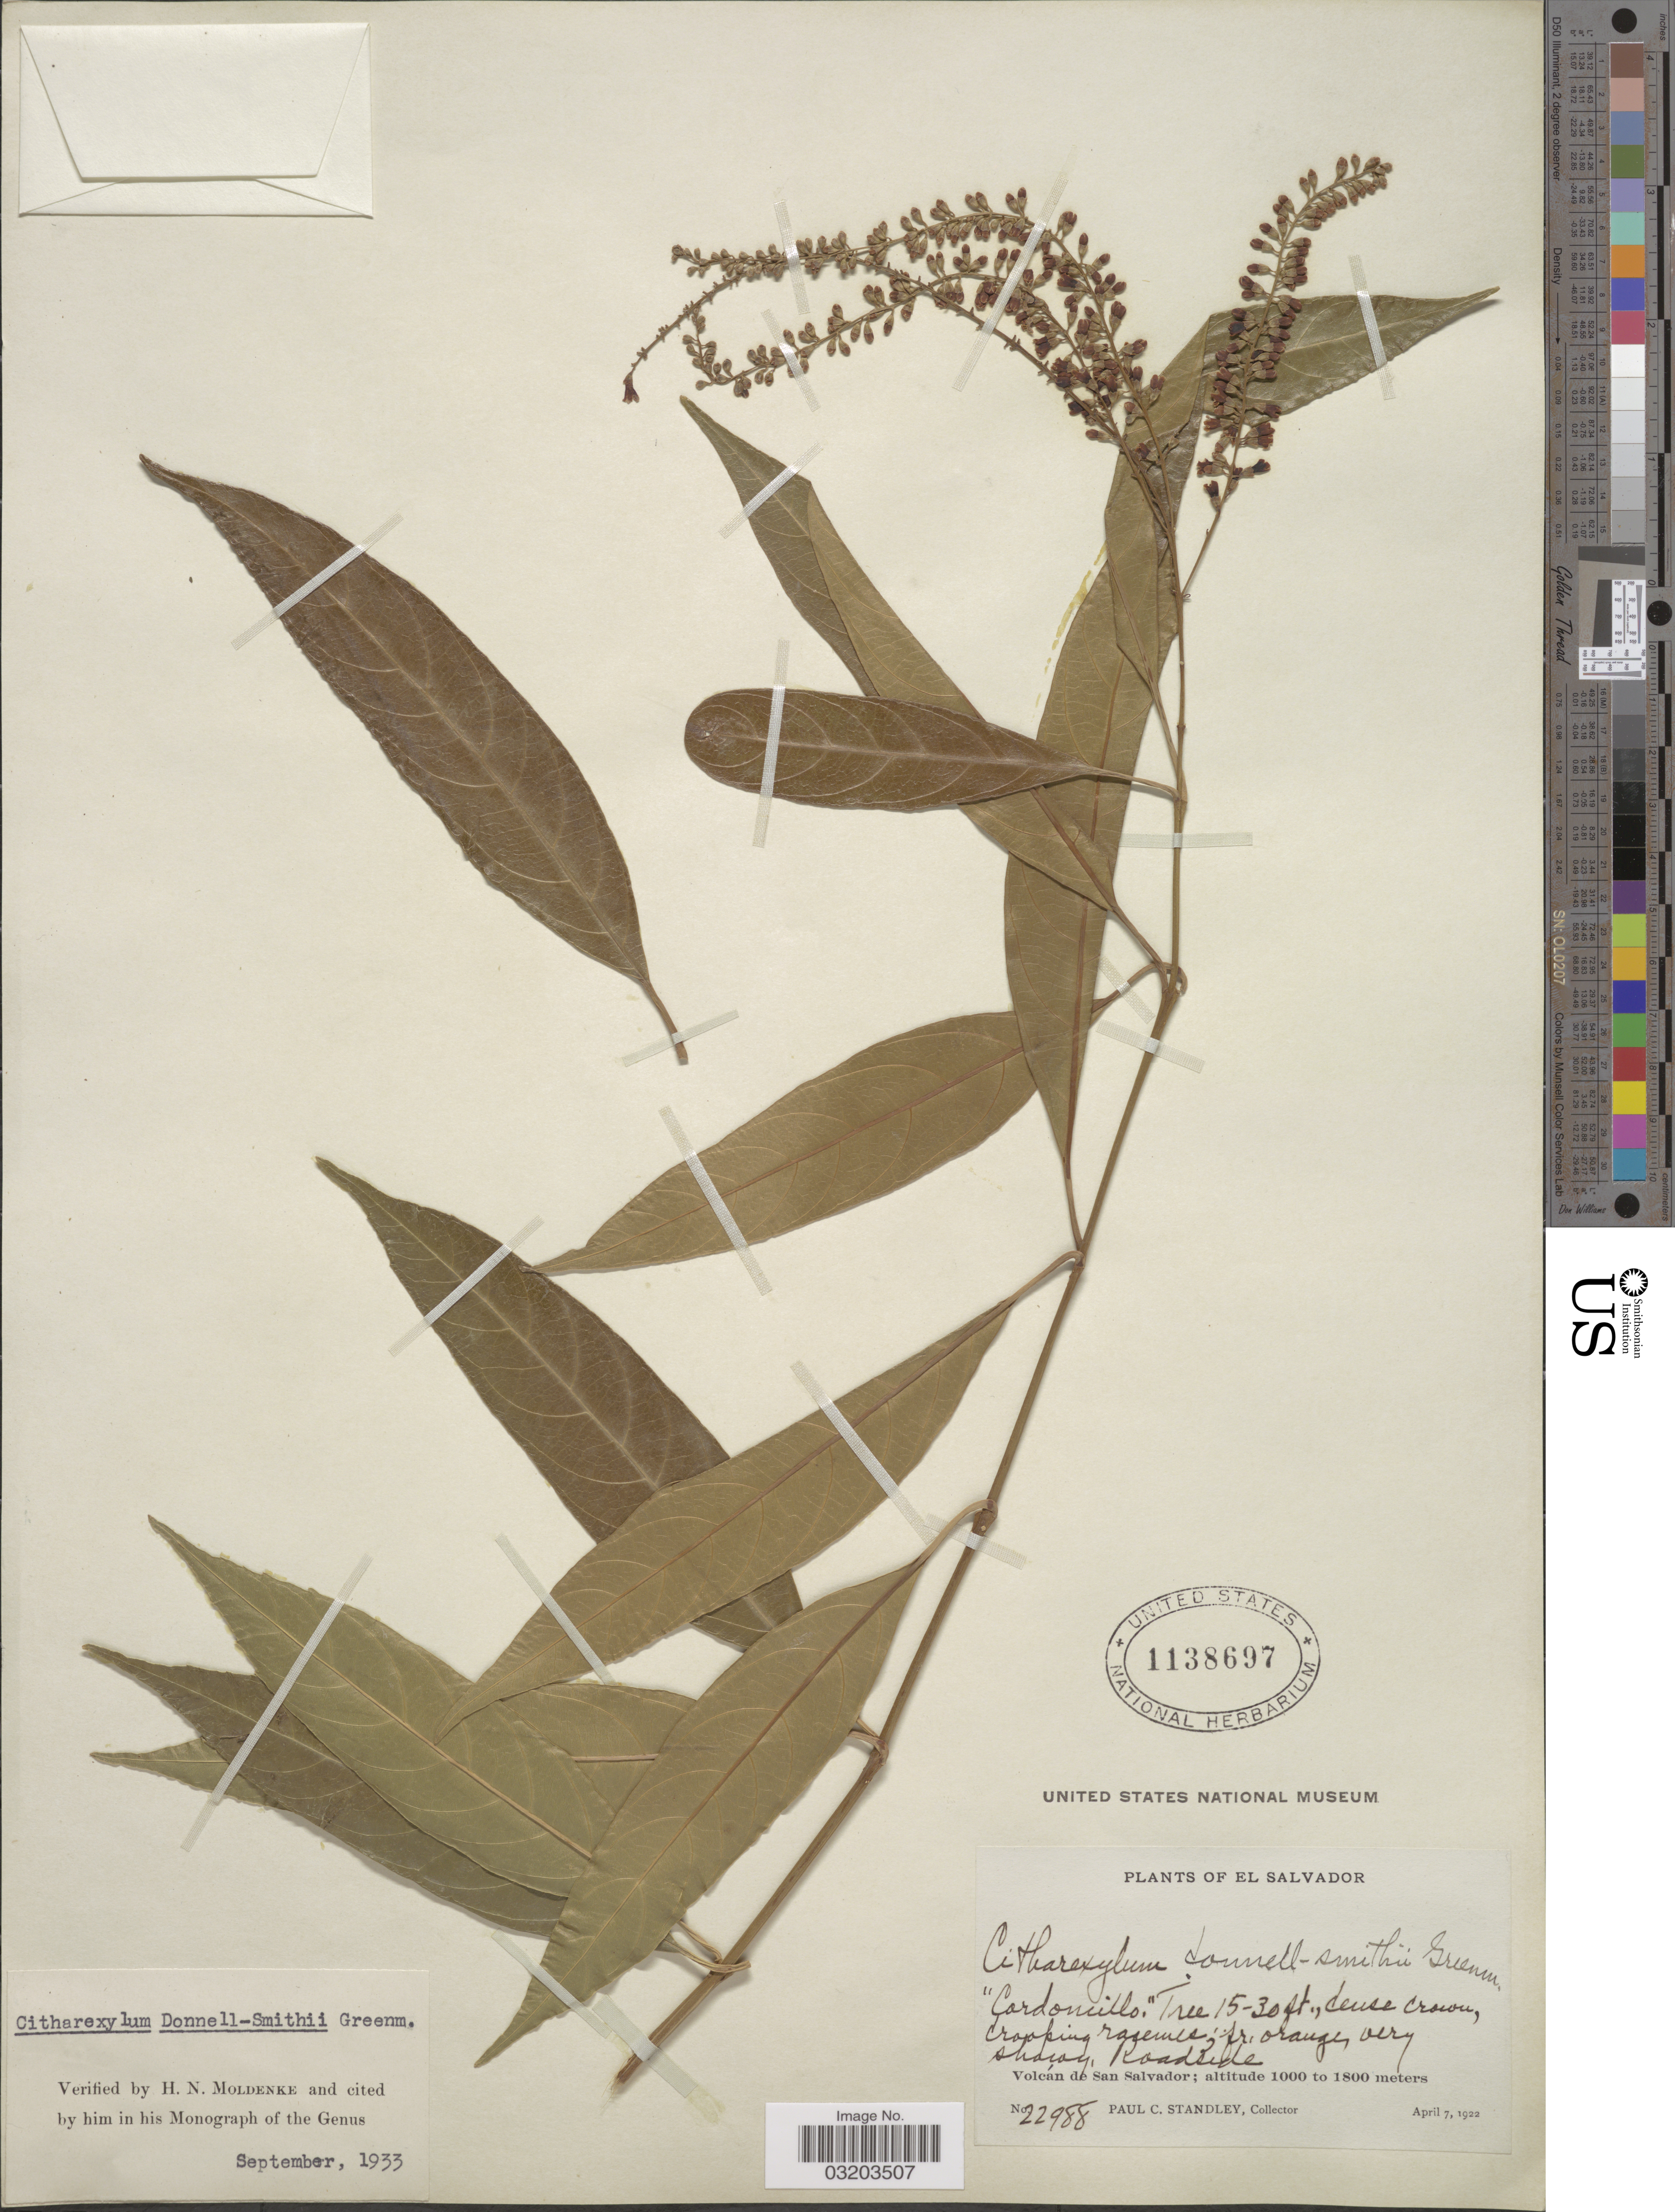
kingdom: Plantae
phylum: Tracheophyta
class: Magnoliopsida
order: Lamiales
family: Verbenaceae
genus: Citharexylum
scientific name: Citharexylum donnell-smithii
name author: Greenm.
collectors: P. C. Standley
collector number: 22988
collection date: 1922-04-07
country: El Salvador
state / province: San Salvador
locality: Roadside, Volcán de San Salvador.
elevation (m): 1000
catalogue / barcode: US 1138697